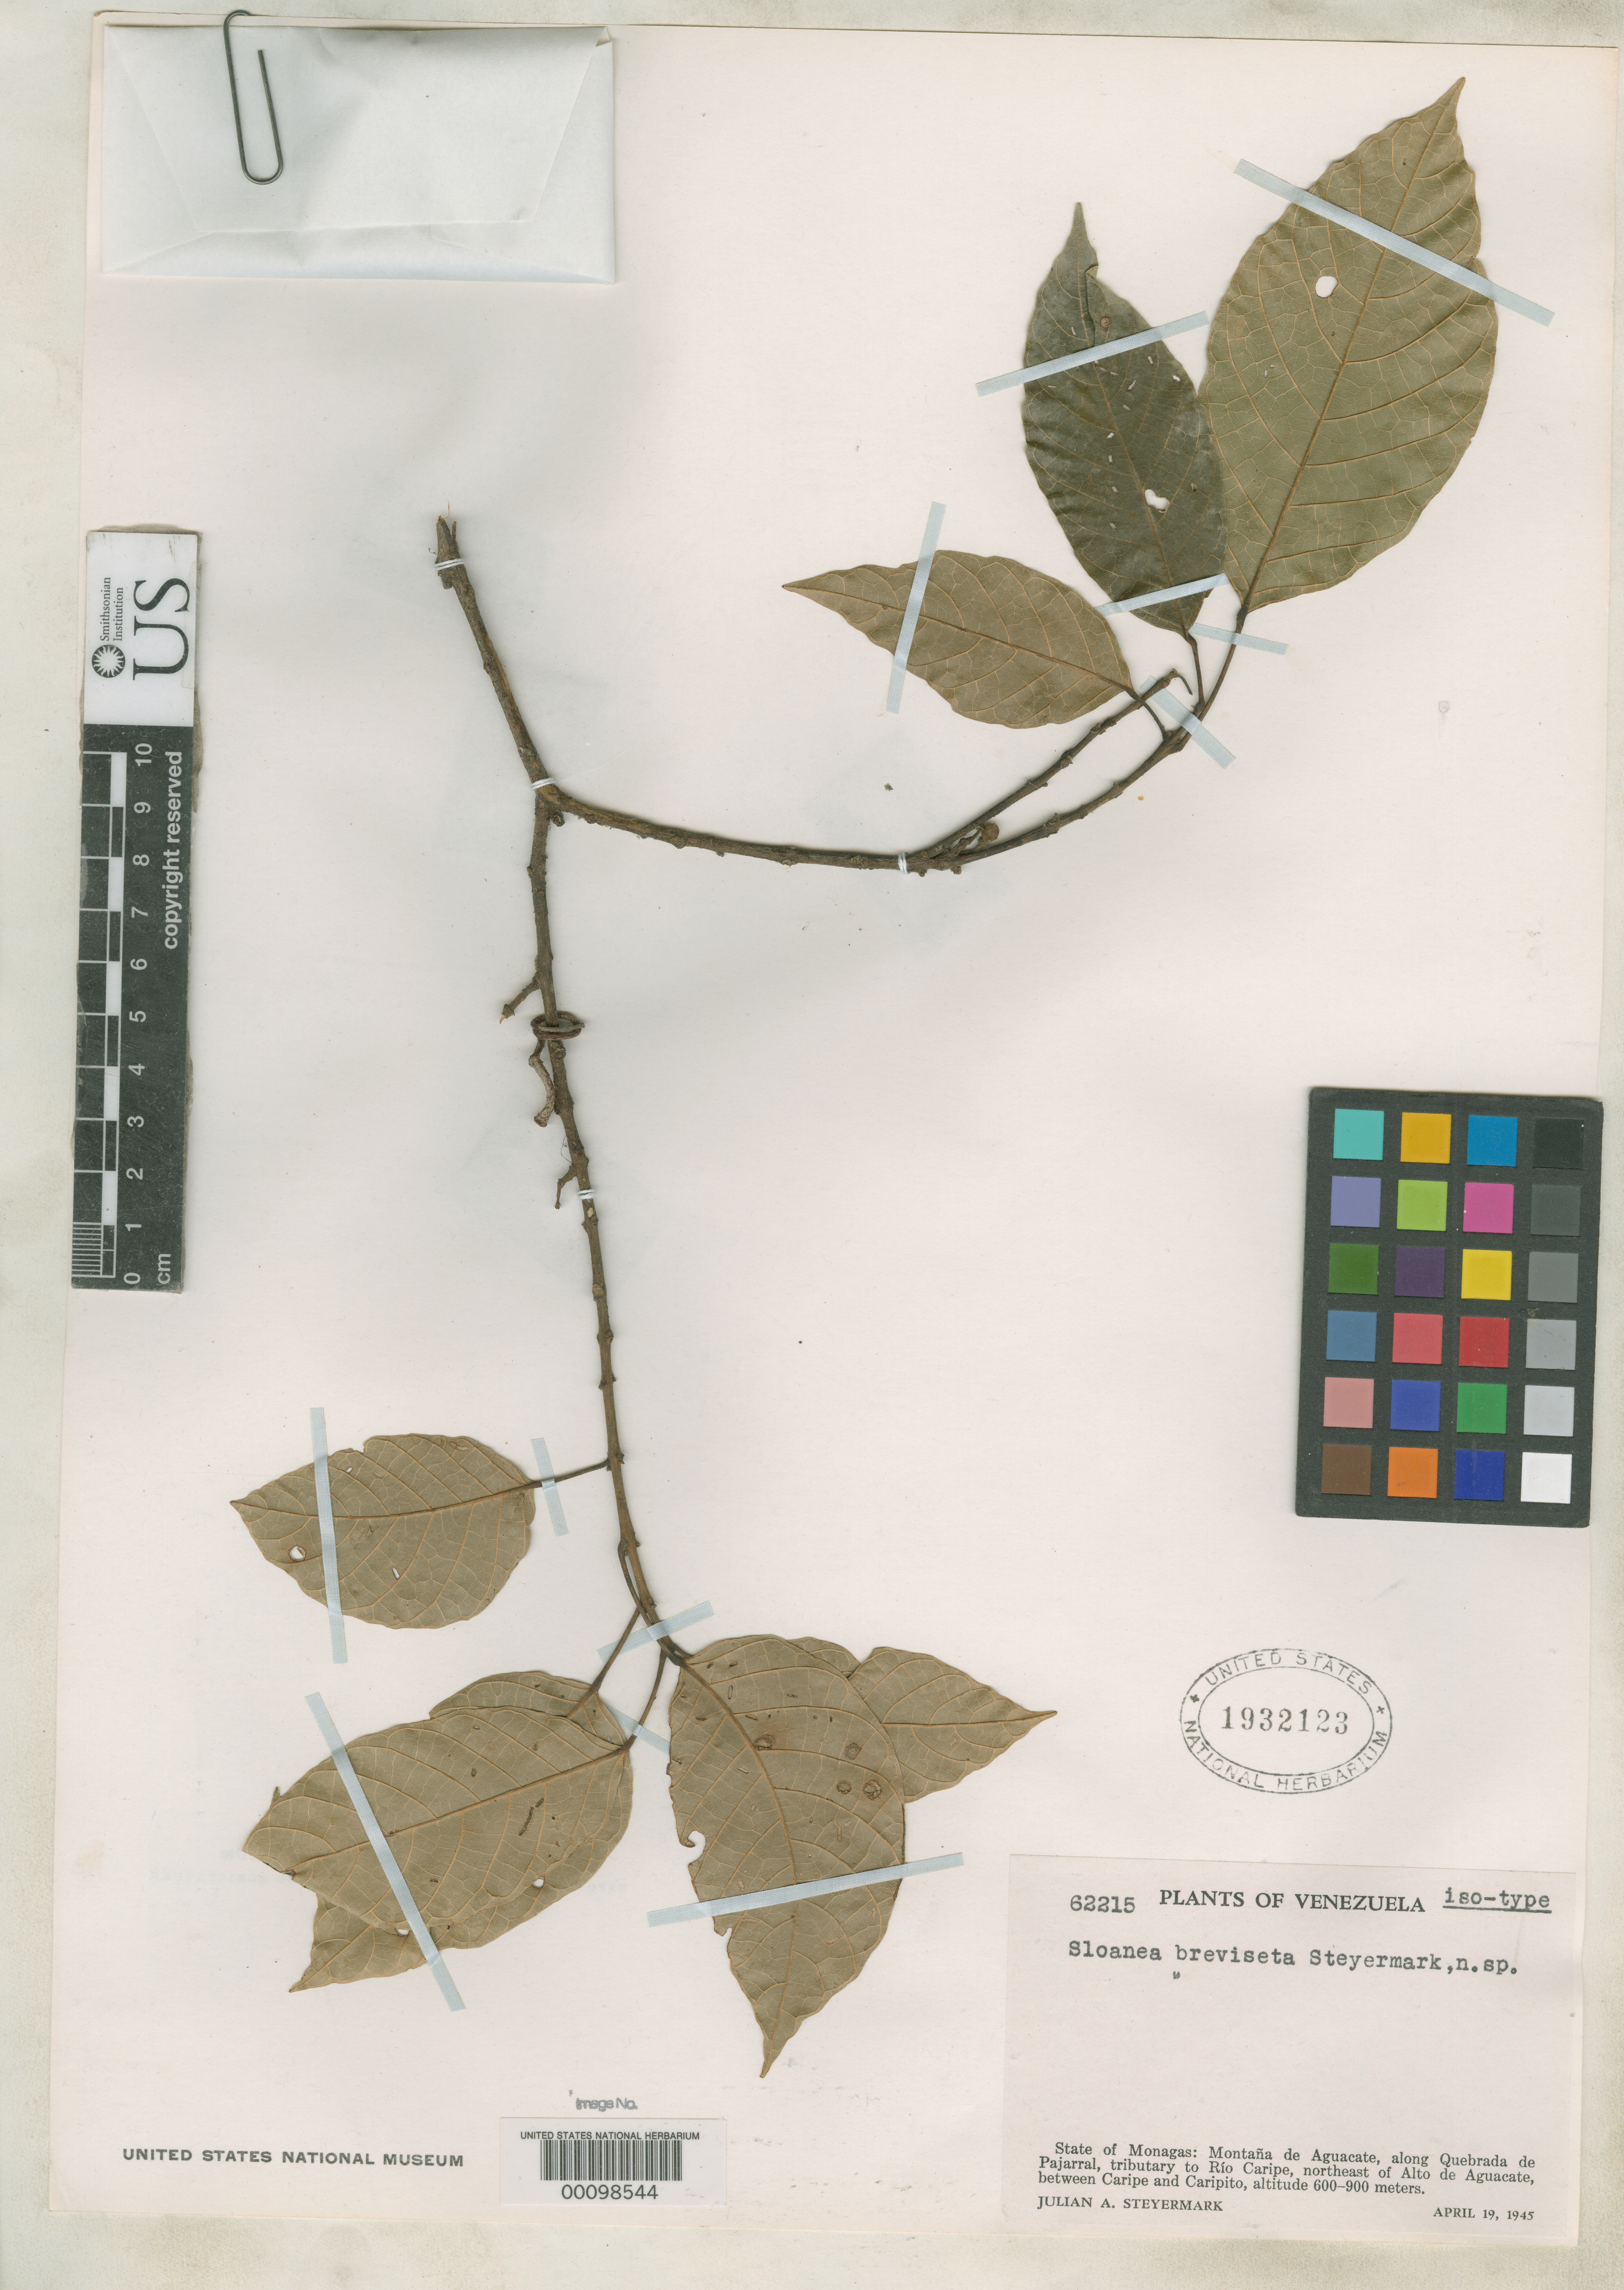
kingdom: Plantae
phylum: Tracheophyta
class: Magnoliopsida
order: Oxalidales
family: Elaeocarpaceae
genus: Sloanea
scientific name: Sloanea breviseta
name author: Steyerm.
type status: Isotype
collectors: J. Steyermark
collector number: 62215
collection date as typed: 19 Apr 1945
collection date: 1945-04-19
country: Venezuela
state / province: Monagas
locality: Montana de Aguacate, Alto de Aguacate.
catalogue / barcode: US 1932123